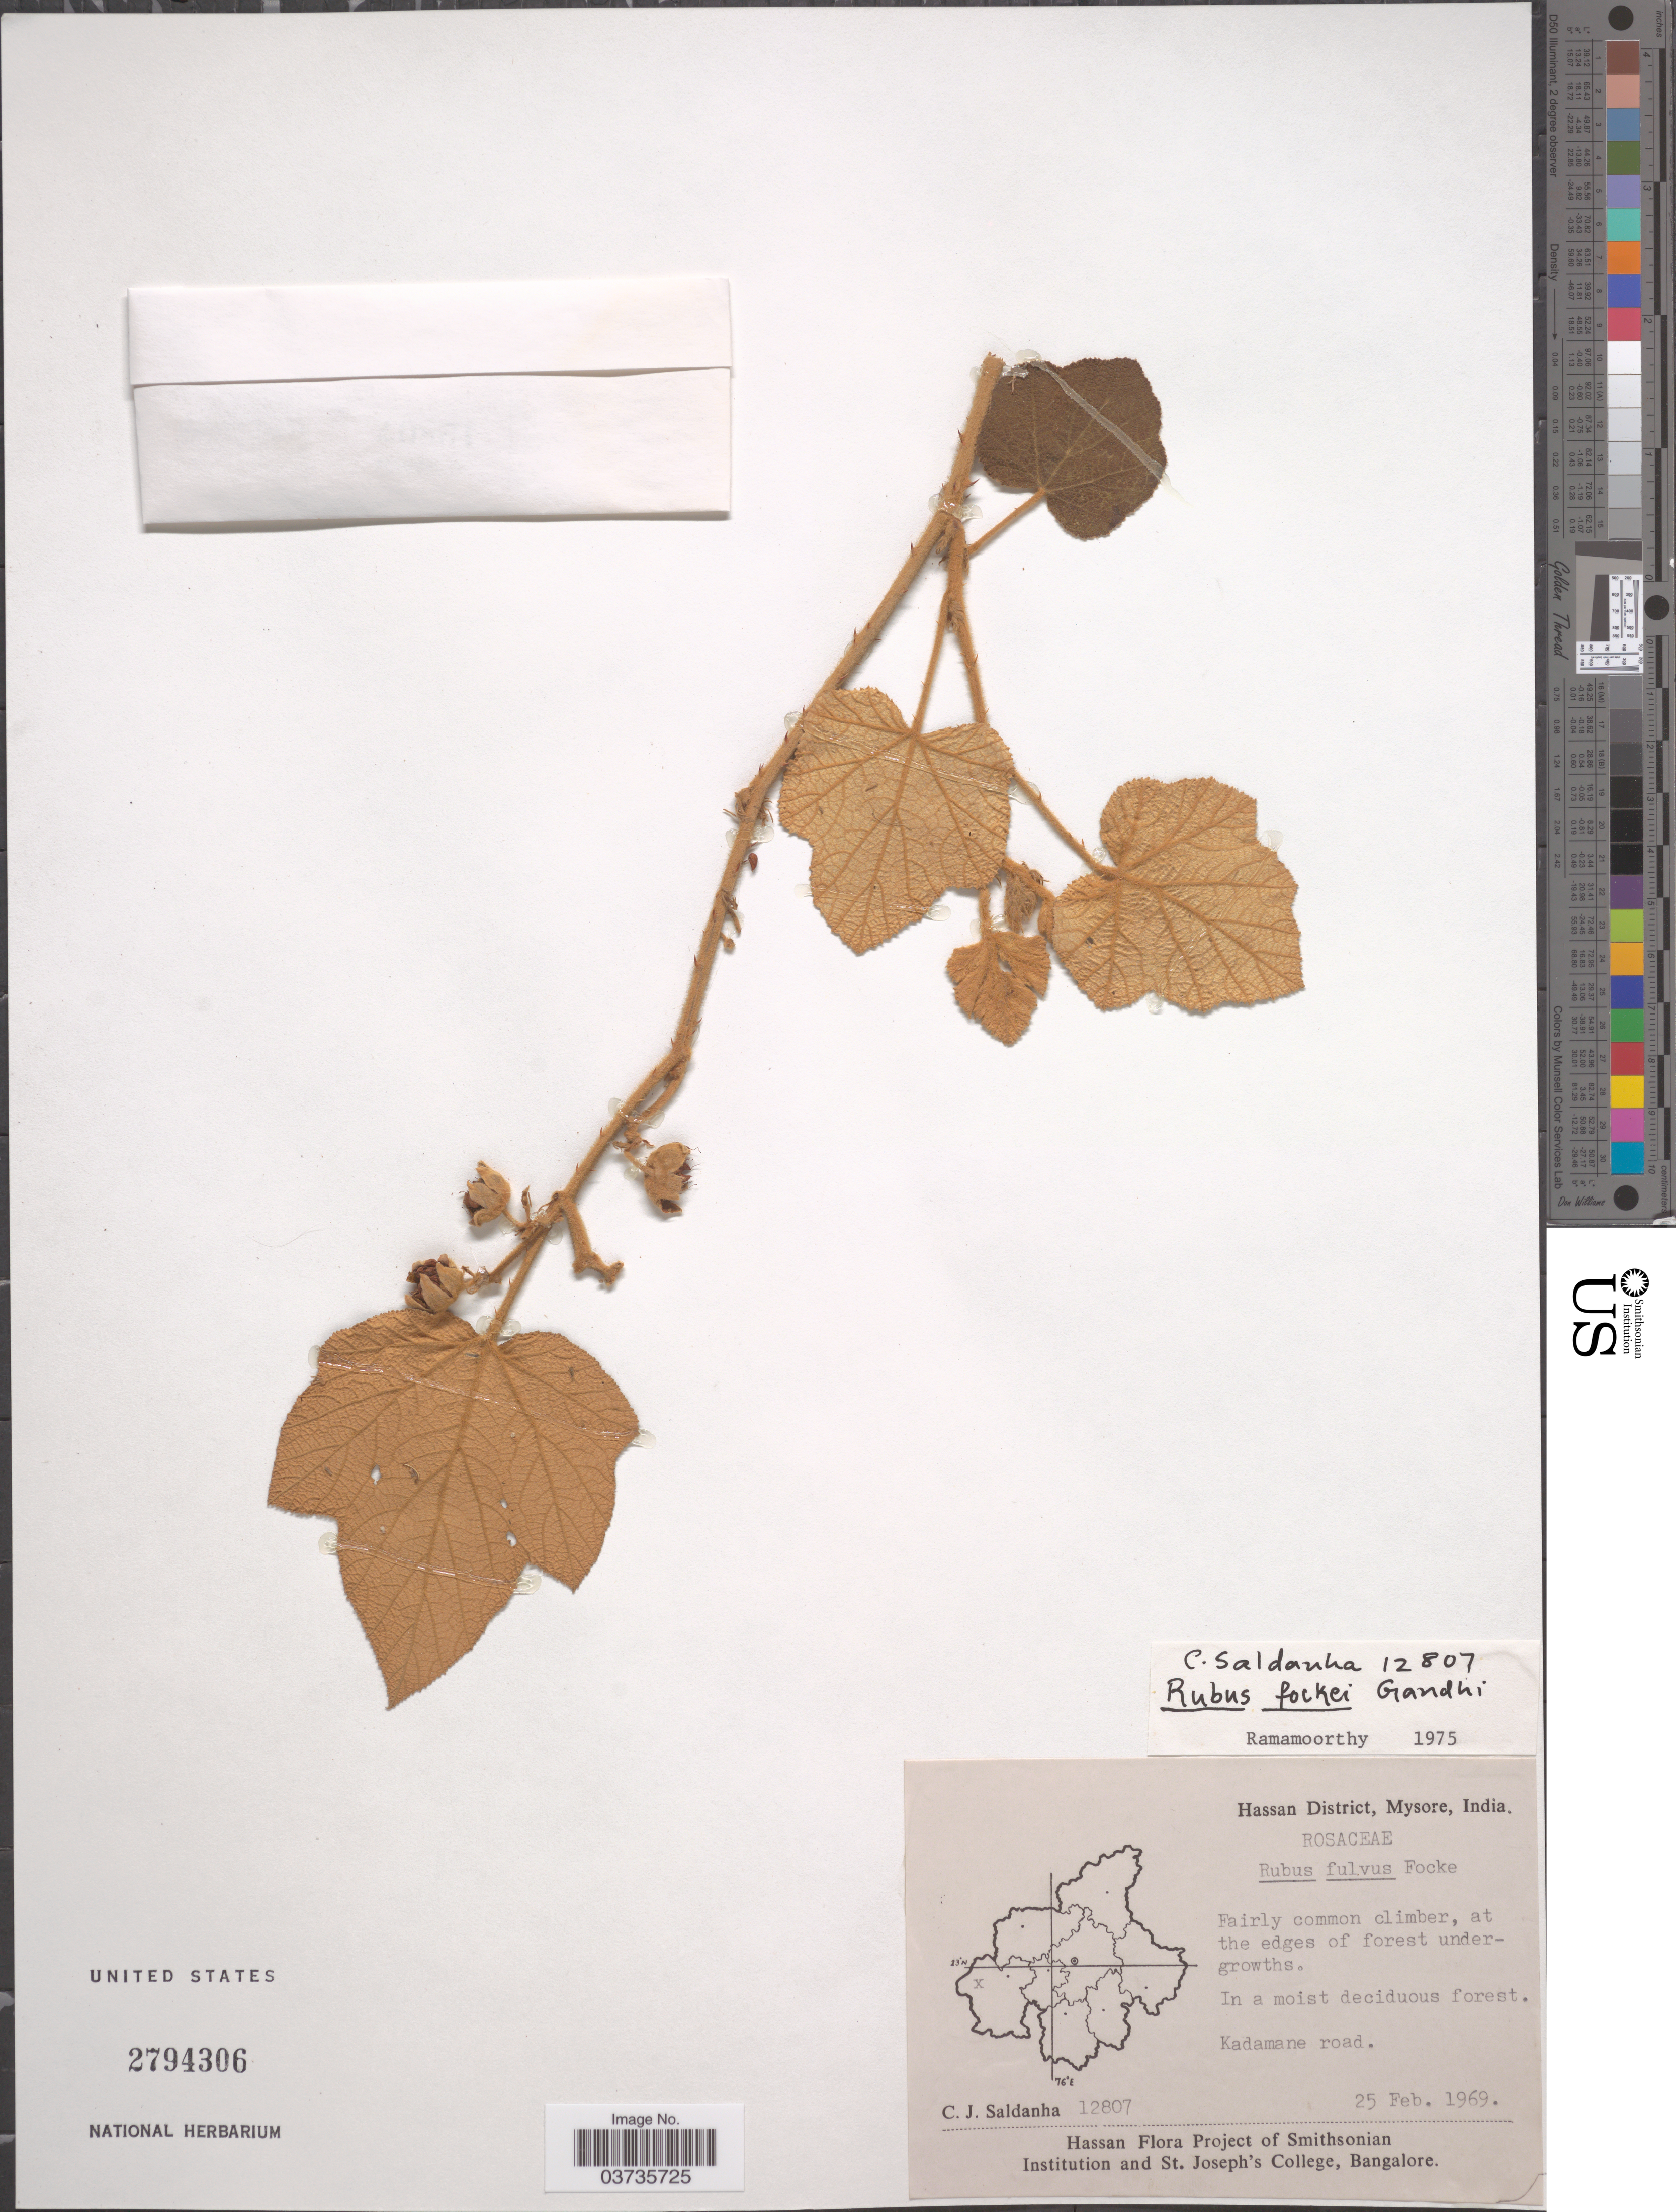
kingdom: Plantae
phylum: Tracheophyta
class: Magnoliopsida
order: Rosales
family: Rosaceae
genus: Rubus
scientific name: Rubus fockei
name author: Gandhi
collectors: C. J. Saldanha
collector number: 12807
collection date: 1969-02-25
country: India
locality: Hassan District, Mysore. Kadamane road.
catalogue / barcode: US 2794306